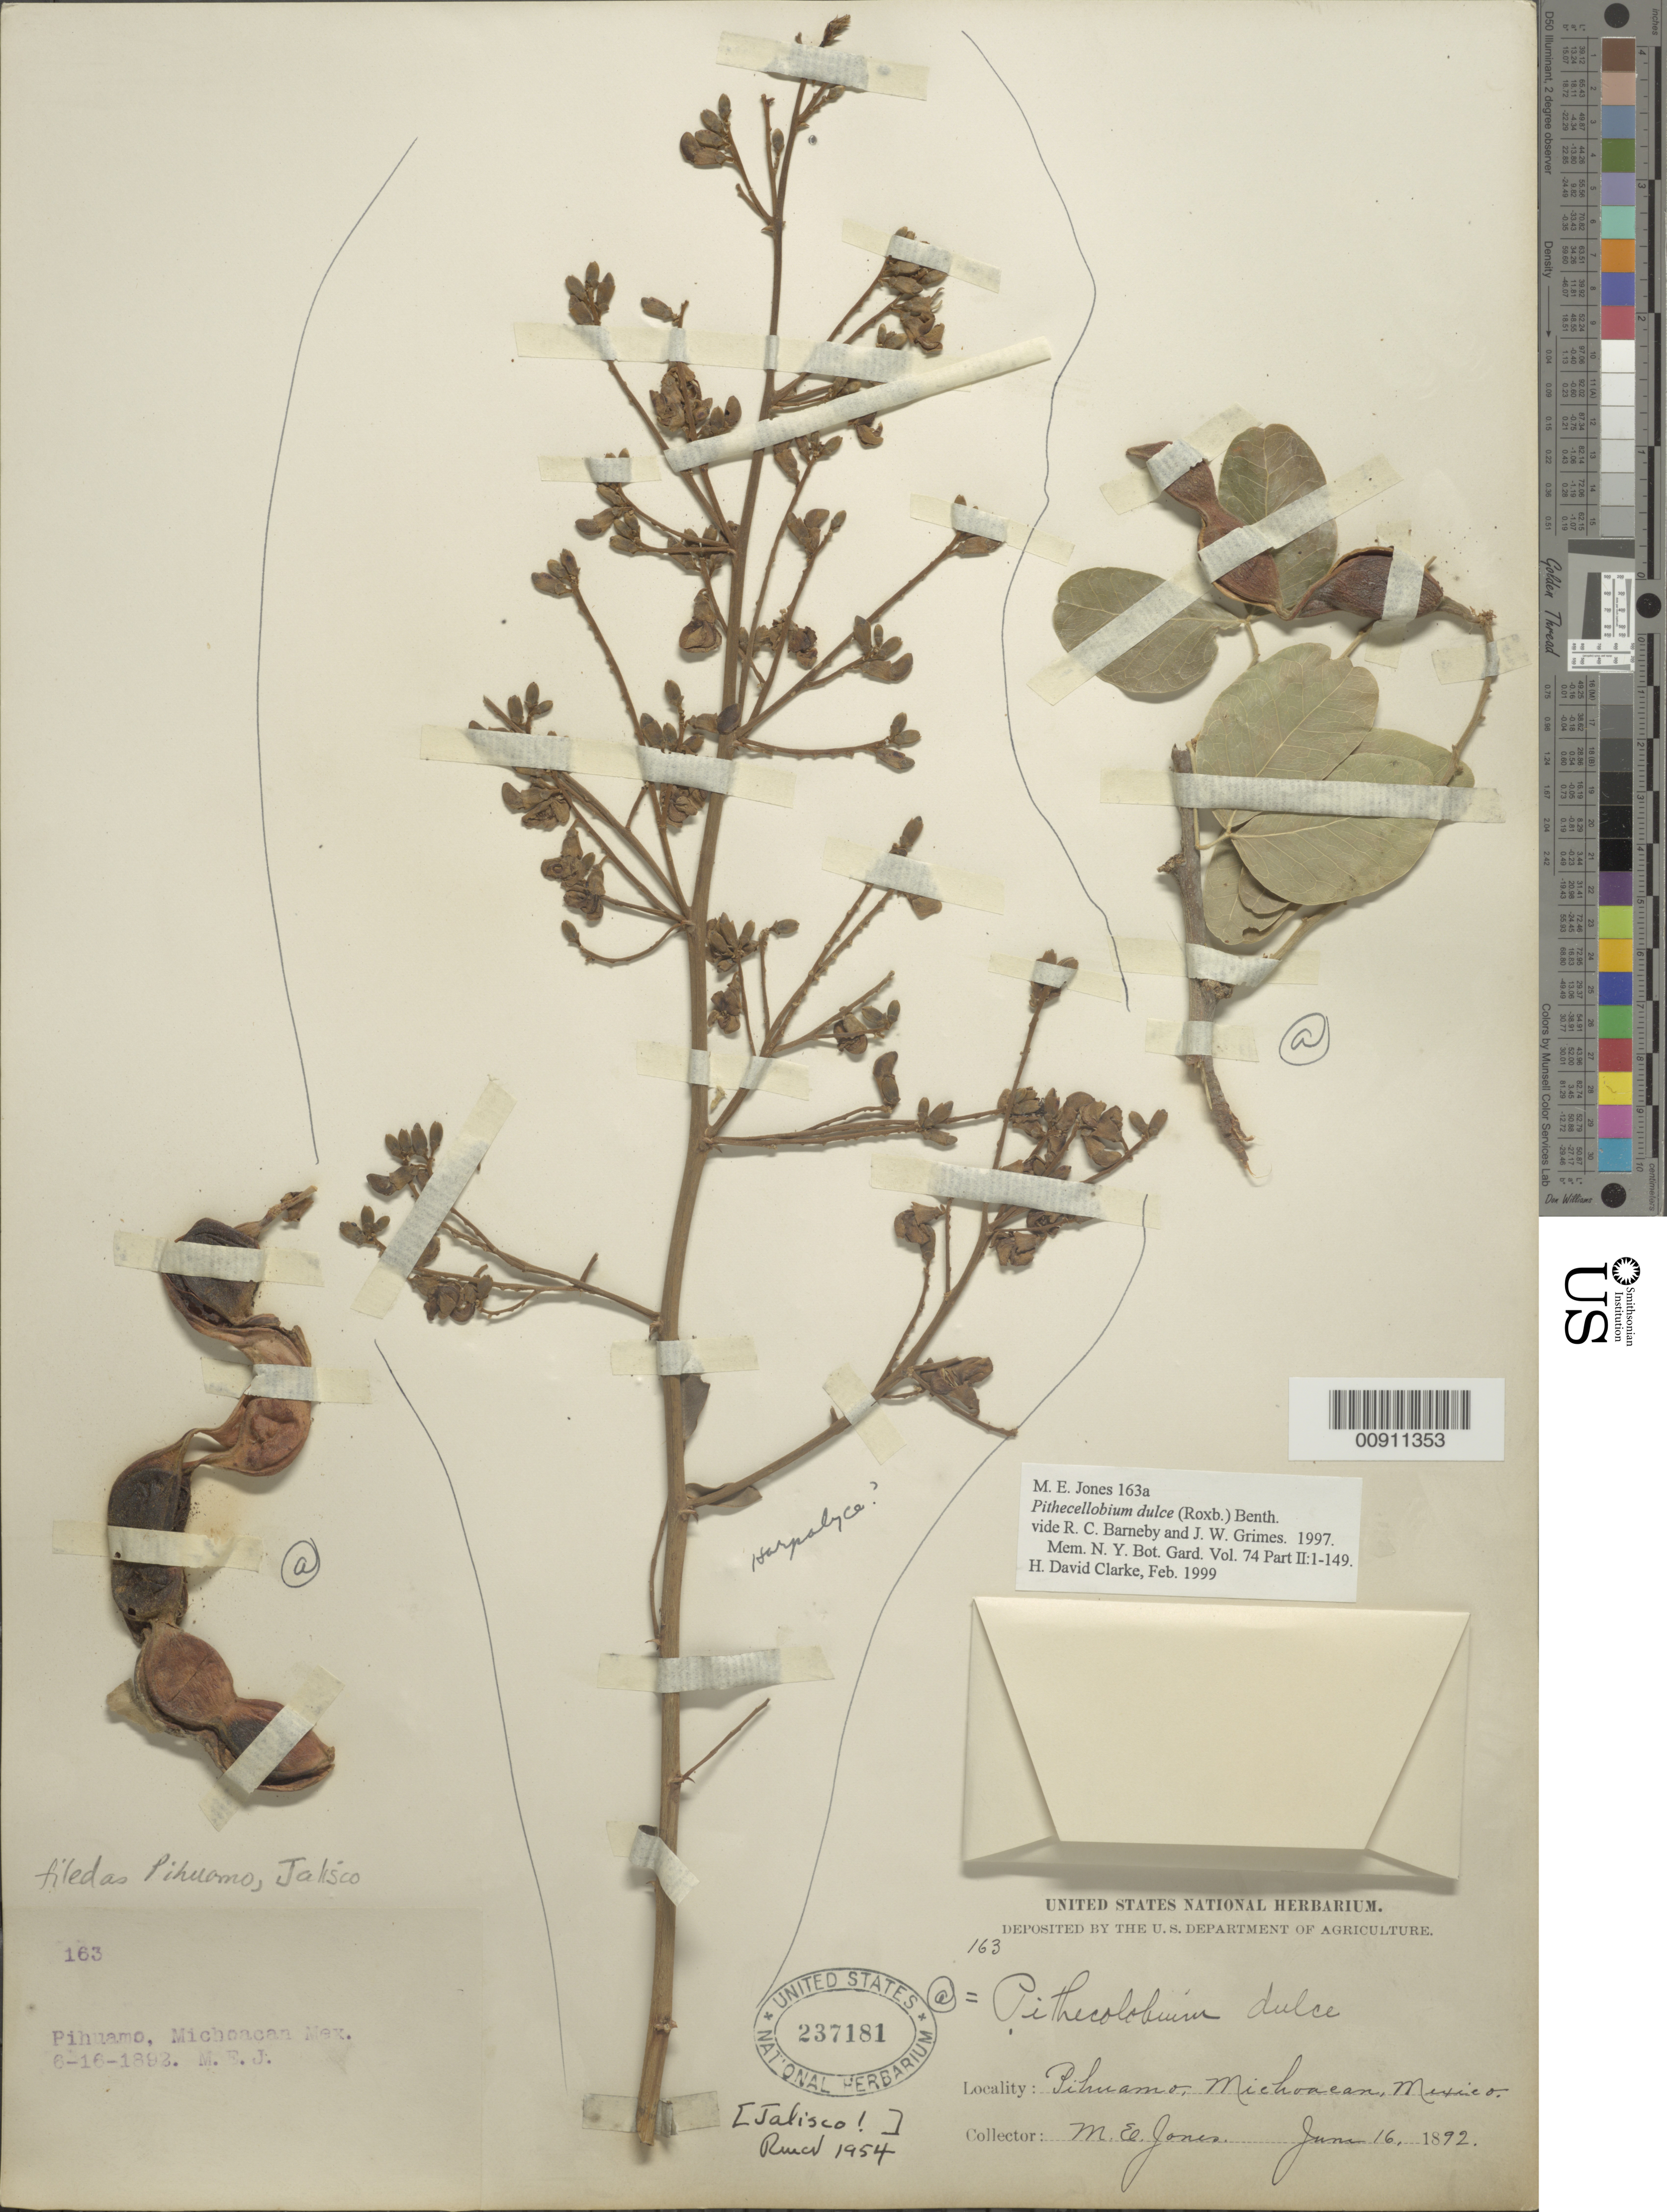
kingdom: Plantae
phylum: Tracheophyta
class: Magnoliopsida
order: Fabales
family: Fabaceae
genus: Pithecellobium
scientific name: Pithecellobium dulce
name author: (Roxb.) Benth.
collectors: M. E. Jones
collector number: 163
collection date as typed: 16 Jun 1892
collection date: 1892-06-16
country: Mexico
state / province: Jalisco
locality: Pihuamo, Jalisco.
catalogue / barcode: US 237181